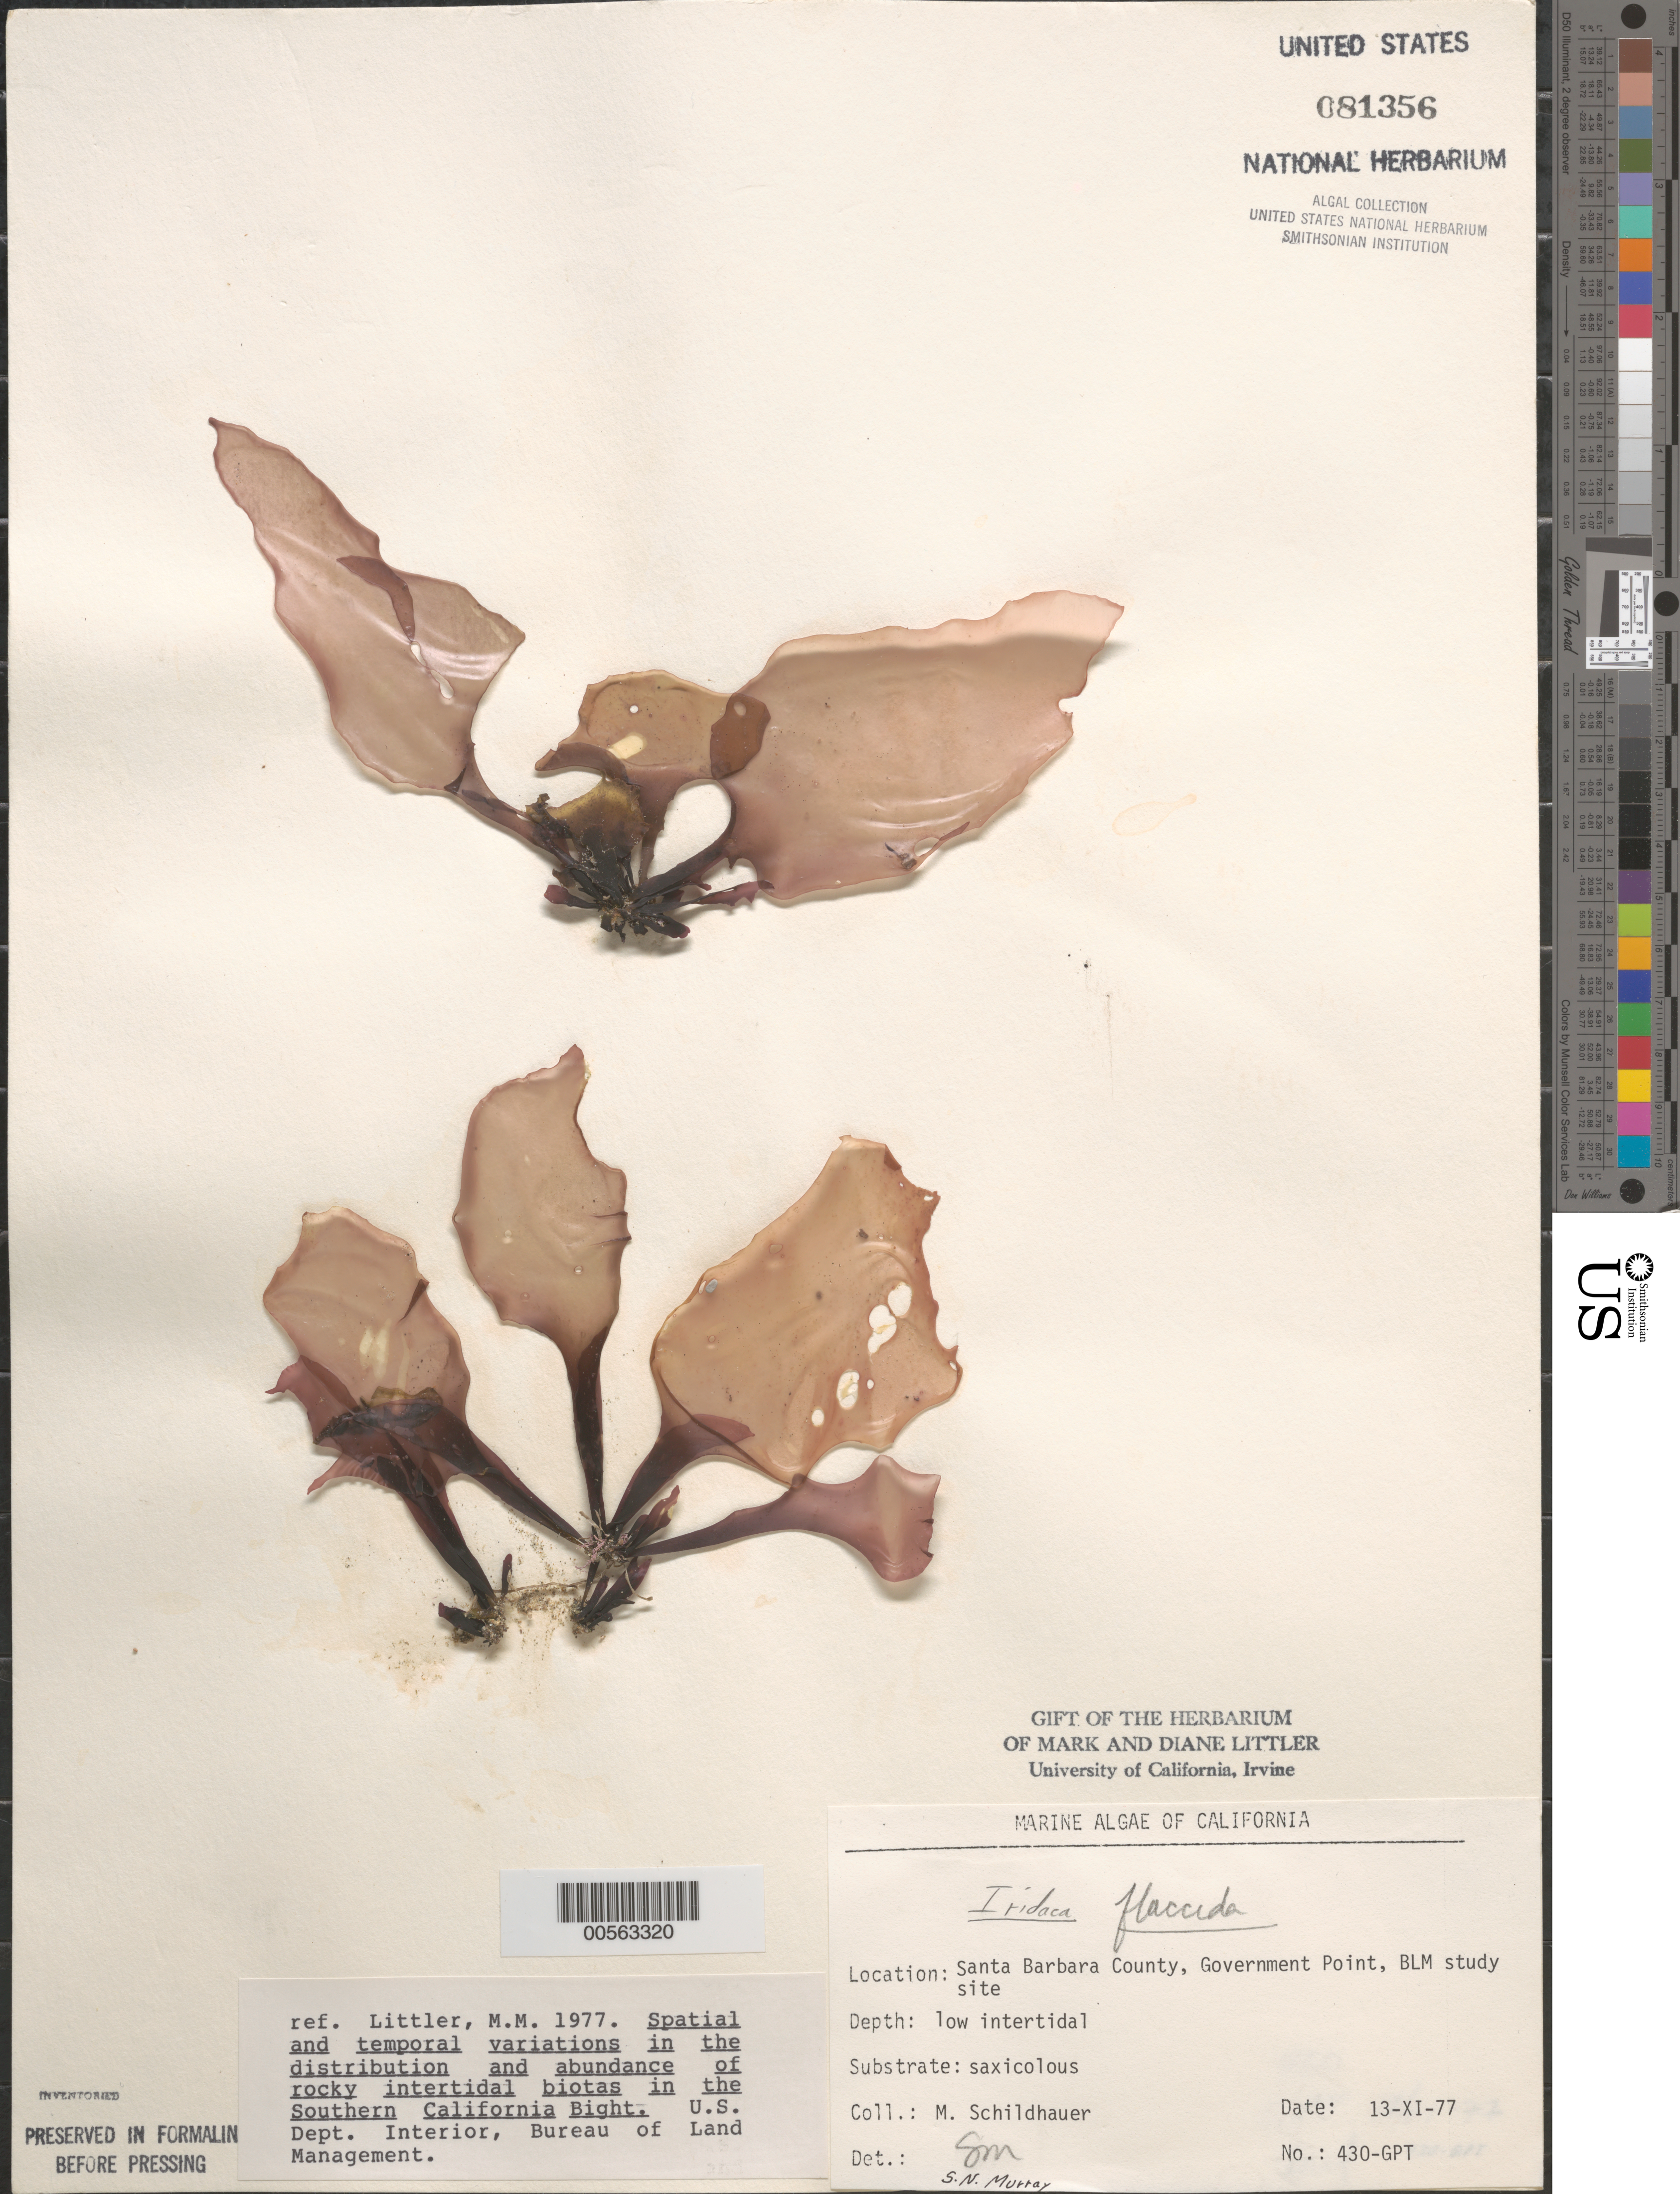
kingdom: Plantae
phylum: Rhodophyta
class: Florideophyceae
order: Gigartinales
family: Gigartinaceae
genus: Mazzaella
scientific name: Mazzaella flaccida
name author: (Setchell & N.L. Gardner) Fredericq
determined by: Algae name updating Project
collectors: M. Schildhauer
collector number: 430-gpt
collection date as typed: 13 Nov 1977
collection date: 1977-11-13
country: United States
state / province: California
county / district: Santa Barbara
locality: Government Point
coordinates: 34 26'31"N, 120 24'06"W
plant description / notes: BLM-SOCALBIGHT Rocky Intertidal Survey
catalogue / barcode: US 81356